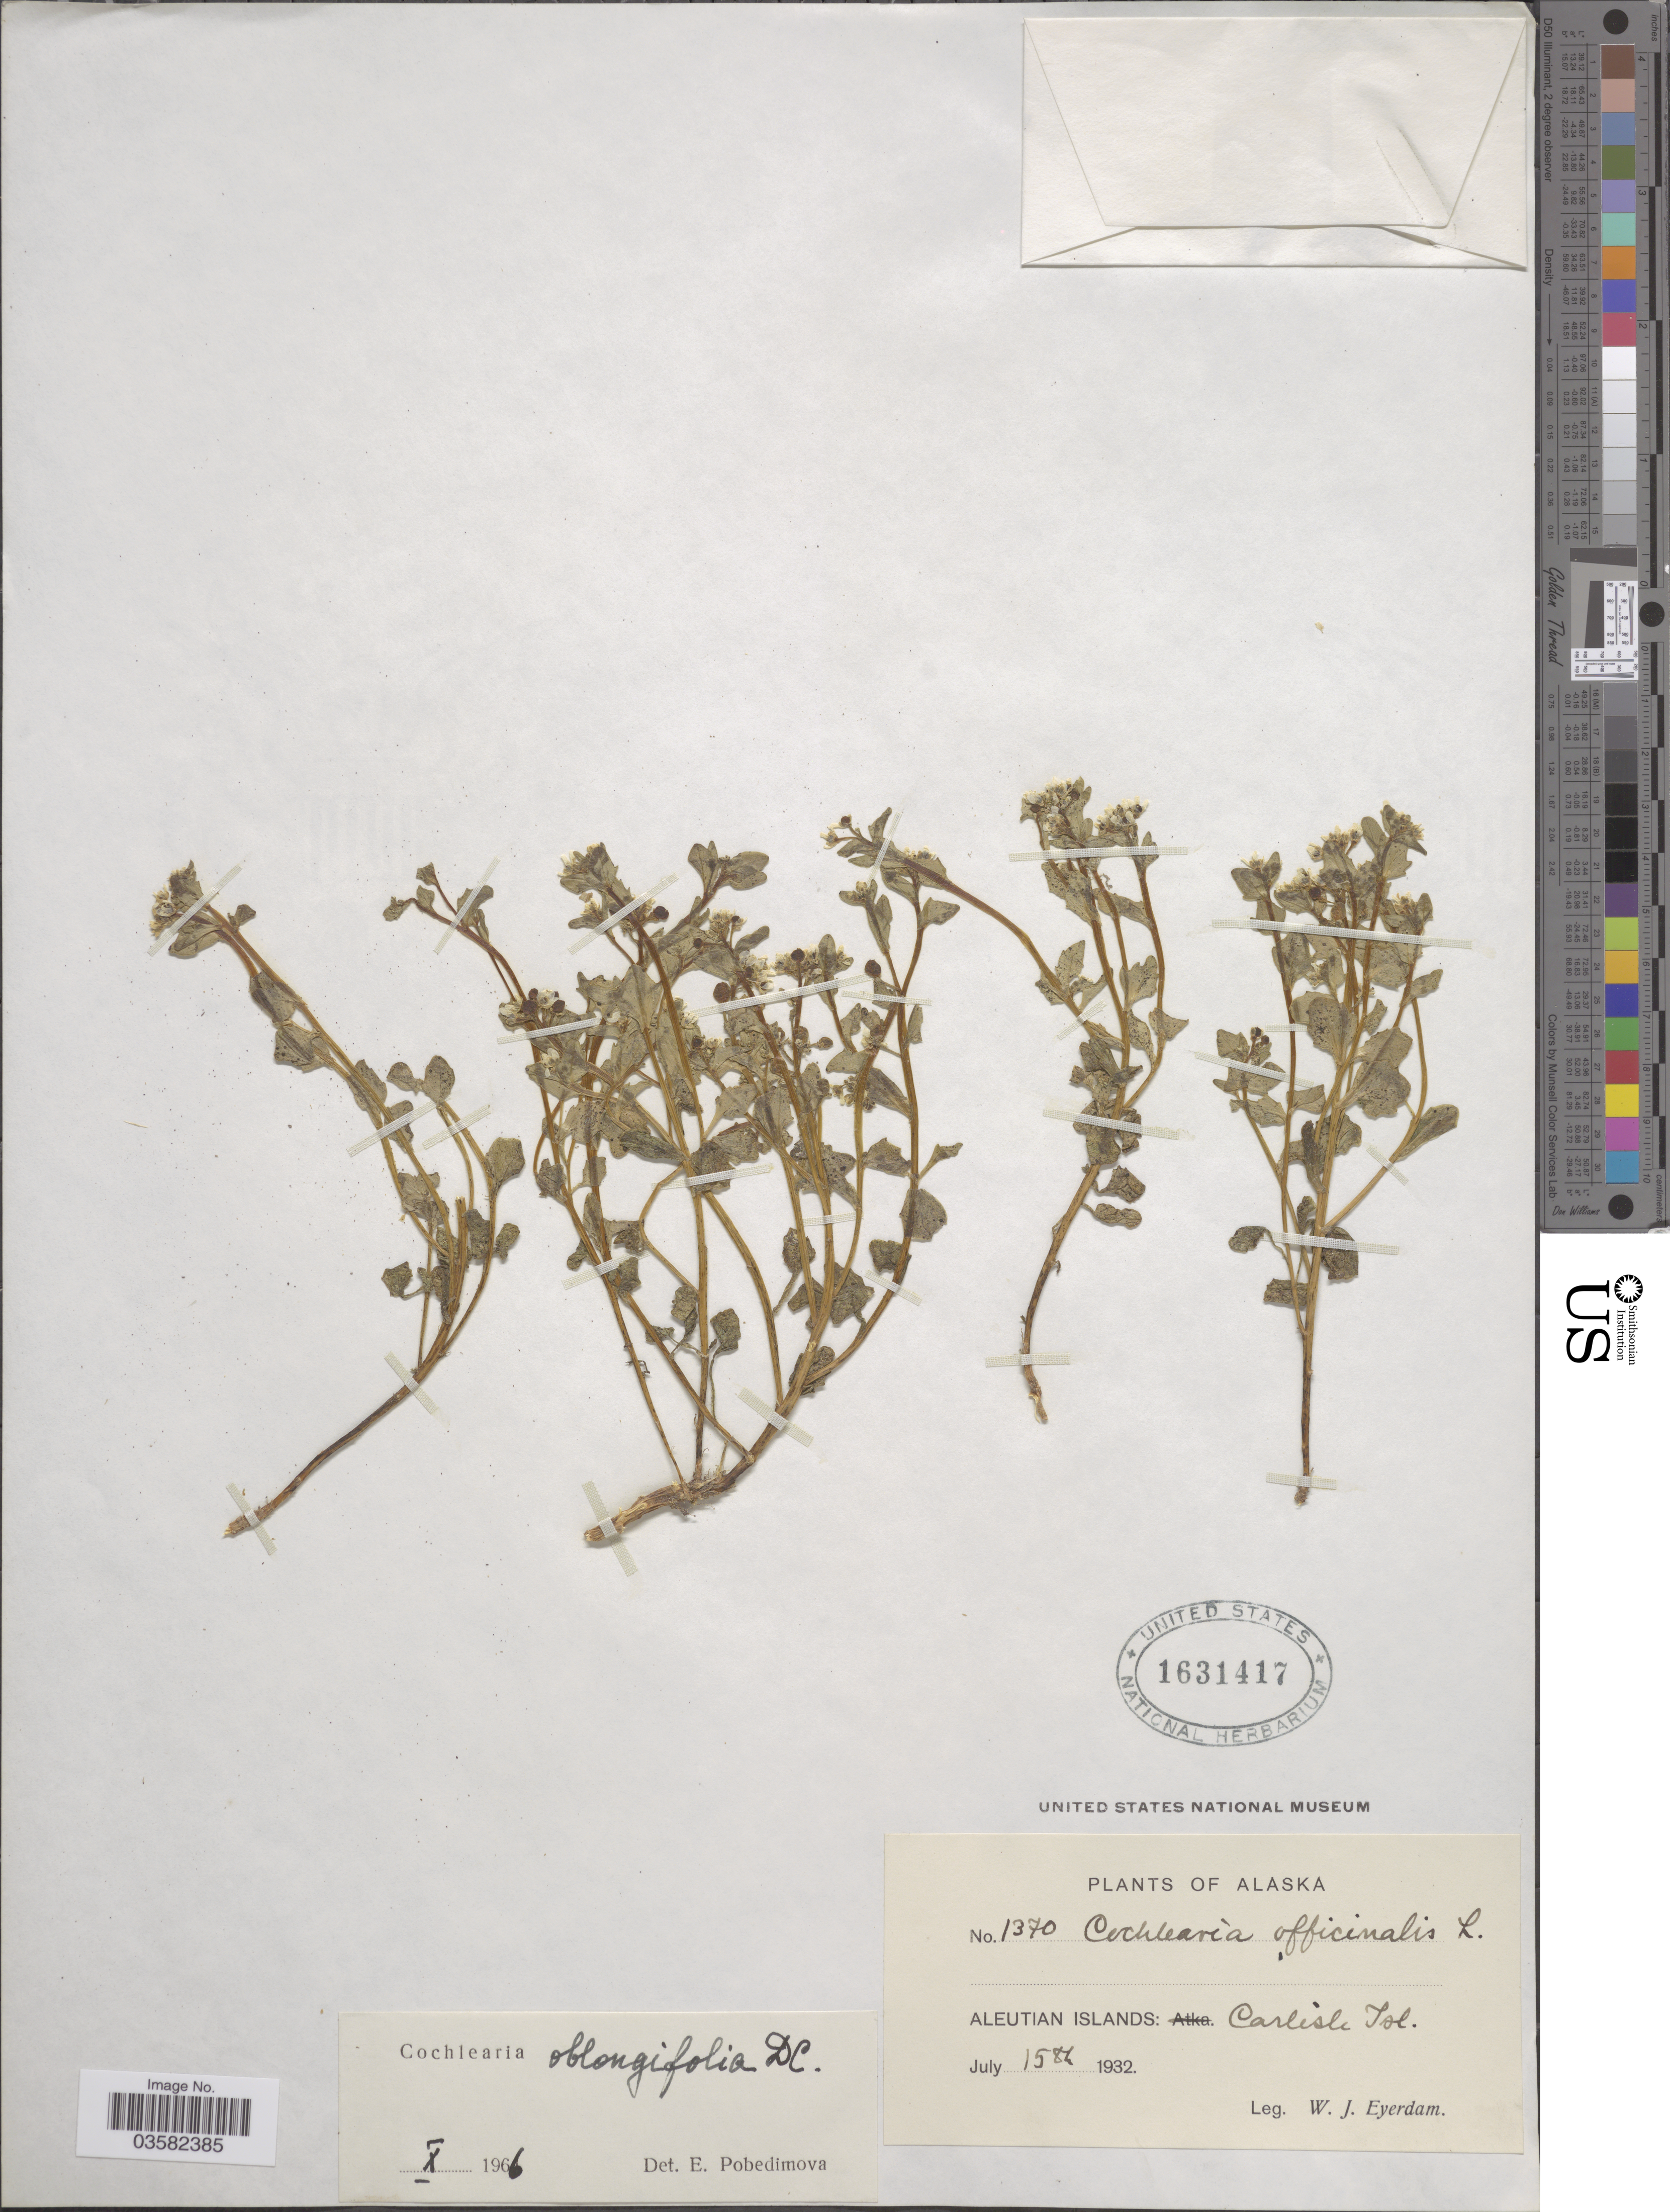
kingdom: Plantae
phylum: Tracheophyta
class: Magnoliopsida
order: Brassicales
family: Brassicaceae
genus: Cochlearia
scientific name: Cochlearia oblongifolia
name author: DC.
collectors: W. J. Eyerdam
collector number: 1370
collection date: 1932-07-15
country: United States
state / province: Alaska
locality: Aleutian Islands: Carlisle Isl.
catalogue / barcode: US 1631417